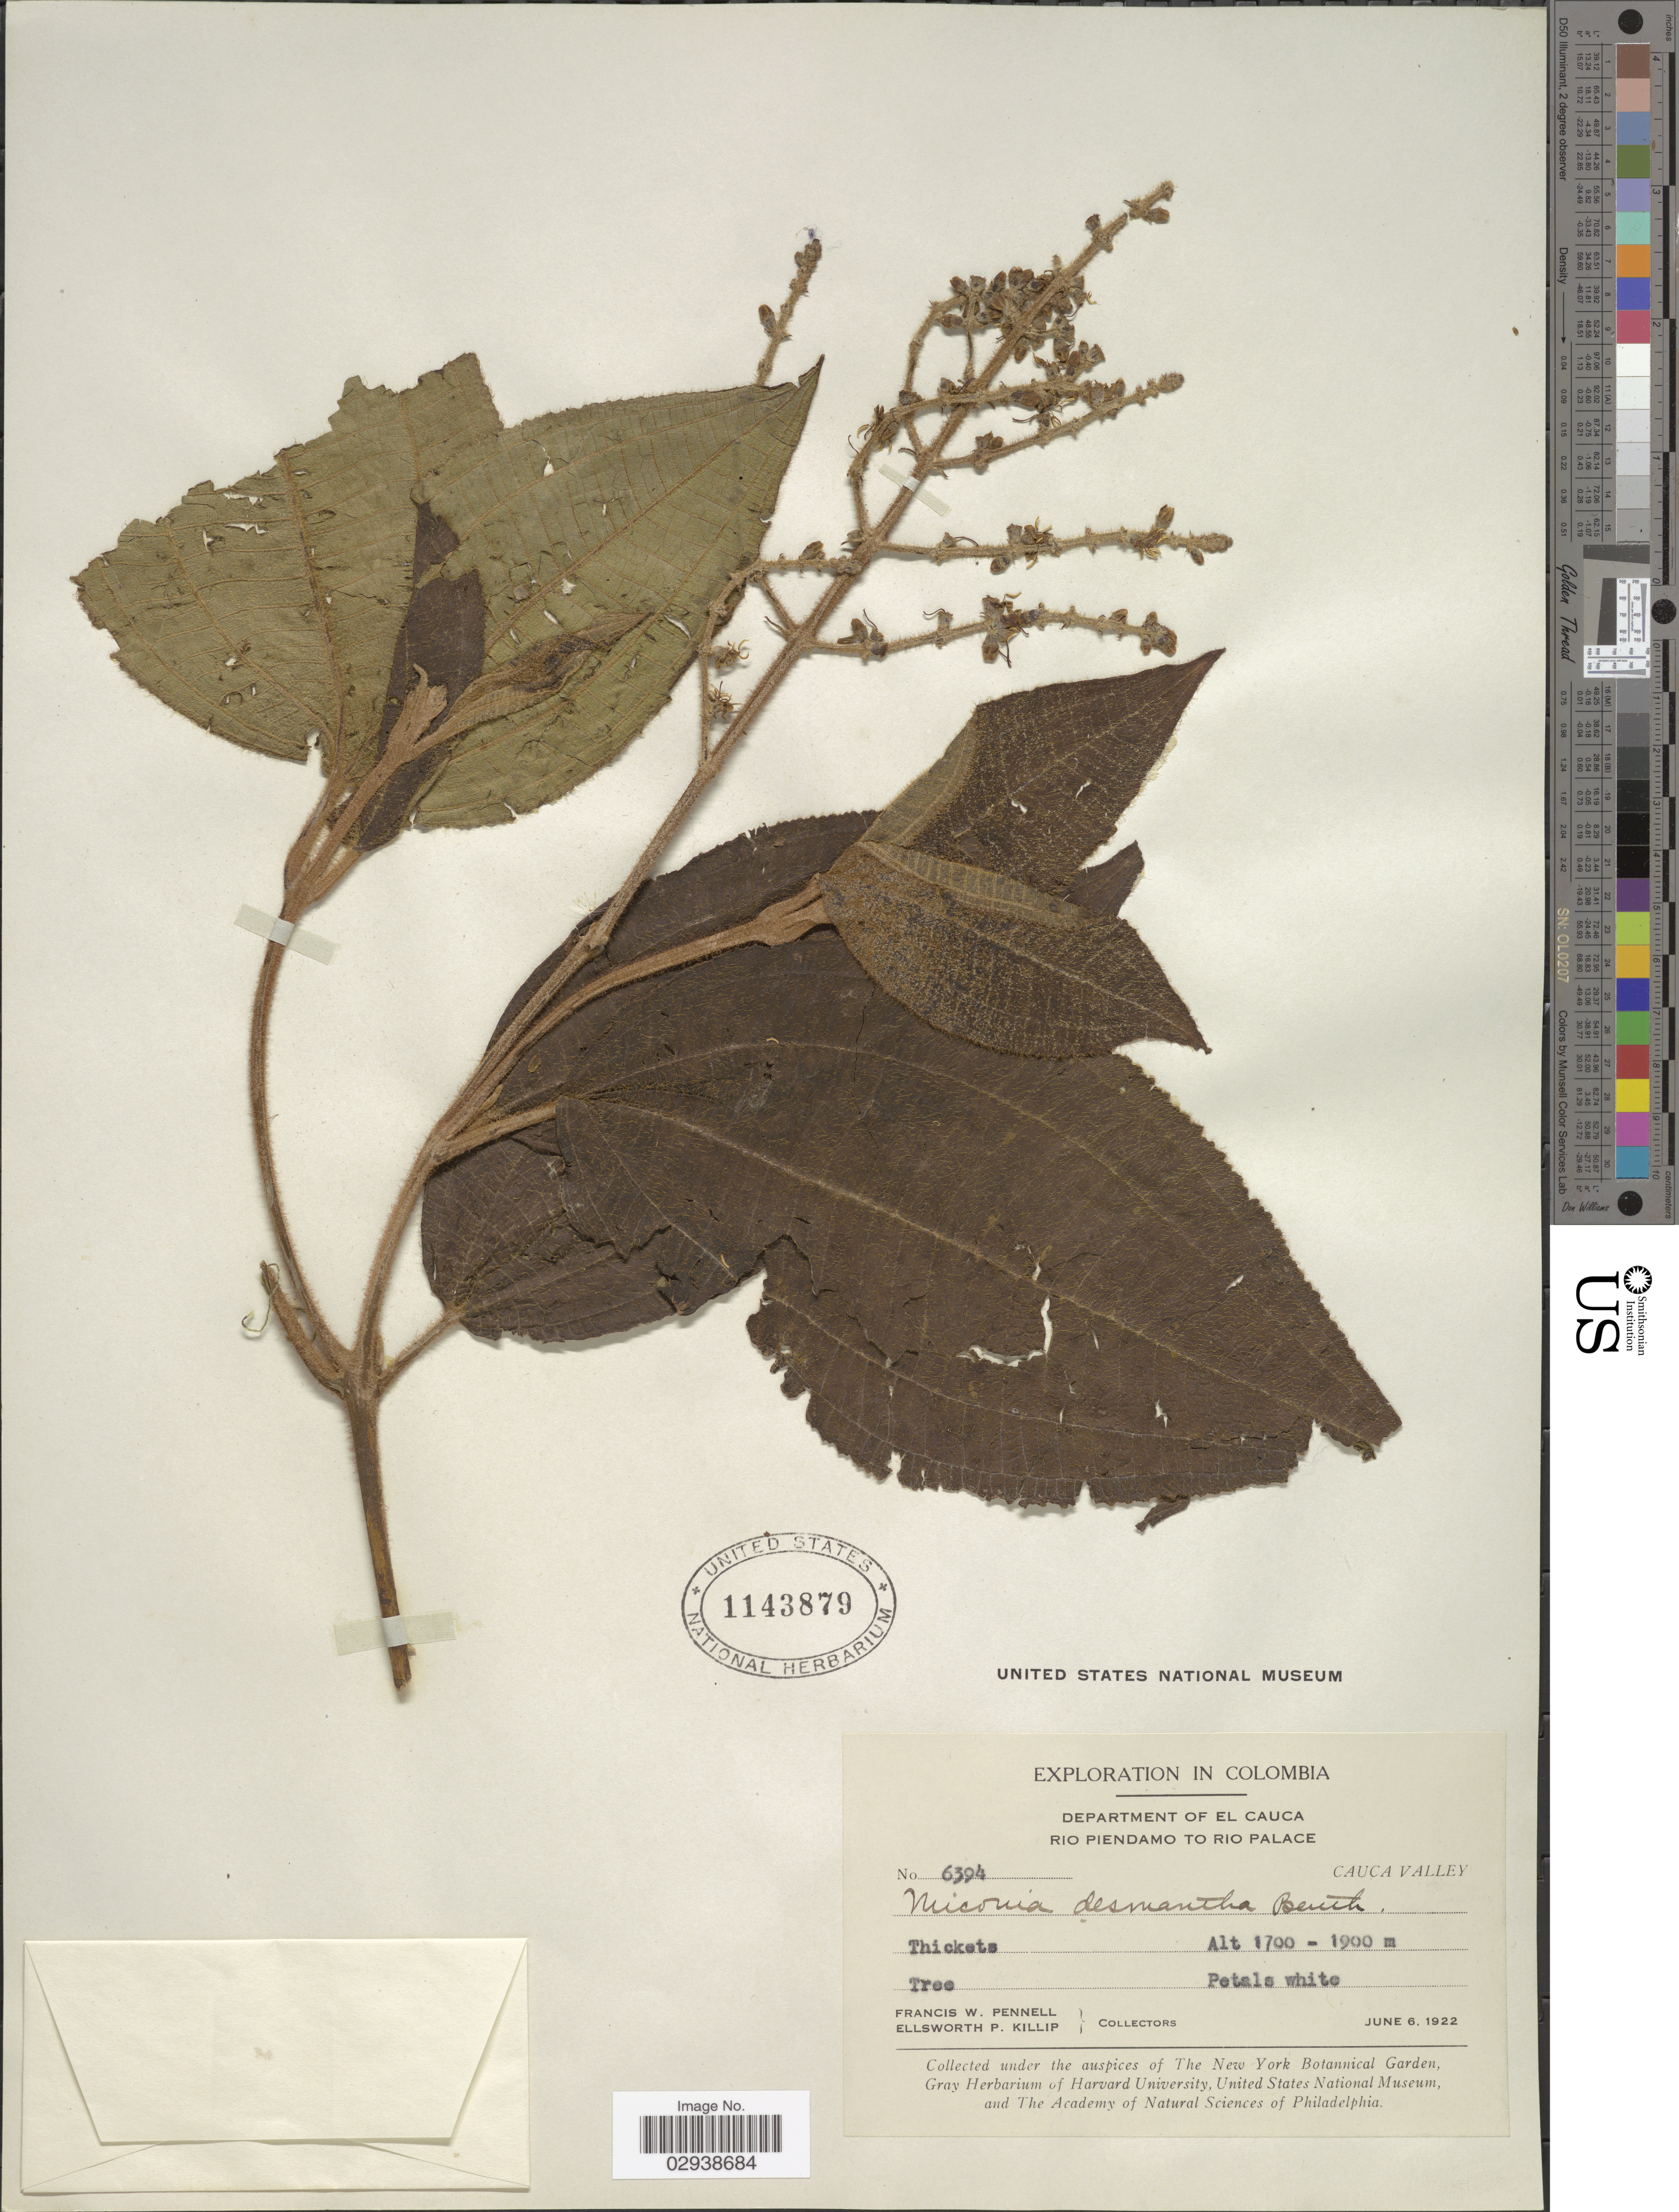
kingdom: Plantae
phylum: Tracheophyta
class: Magnoliopsida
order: Myrtales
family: Melastomataceae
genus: Miconia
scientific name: Miconia desmantha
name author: Benth.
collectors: F. W. Pennell & E. P. Killip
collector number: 6394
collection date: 1922-06-06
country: Colombia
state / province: Cauca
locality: Department of El Cauca, Rio Piendamo to Rio Palace, Cauca Valley.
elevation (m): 1700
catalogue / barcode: US 1143879